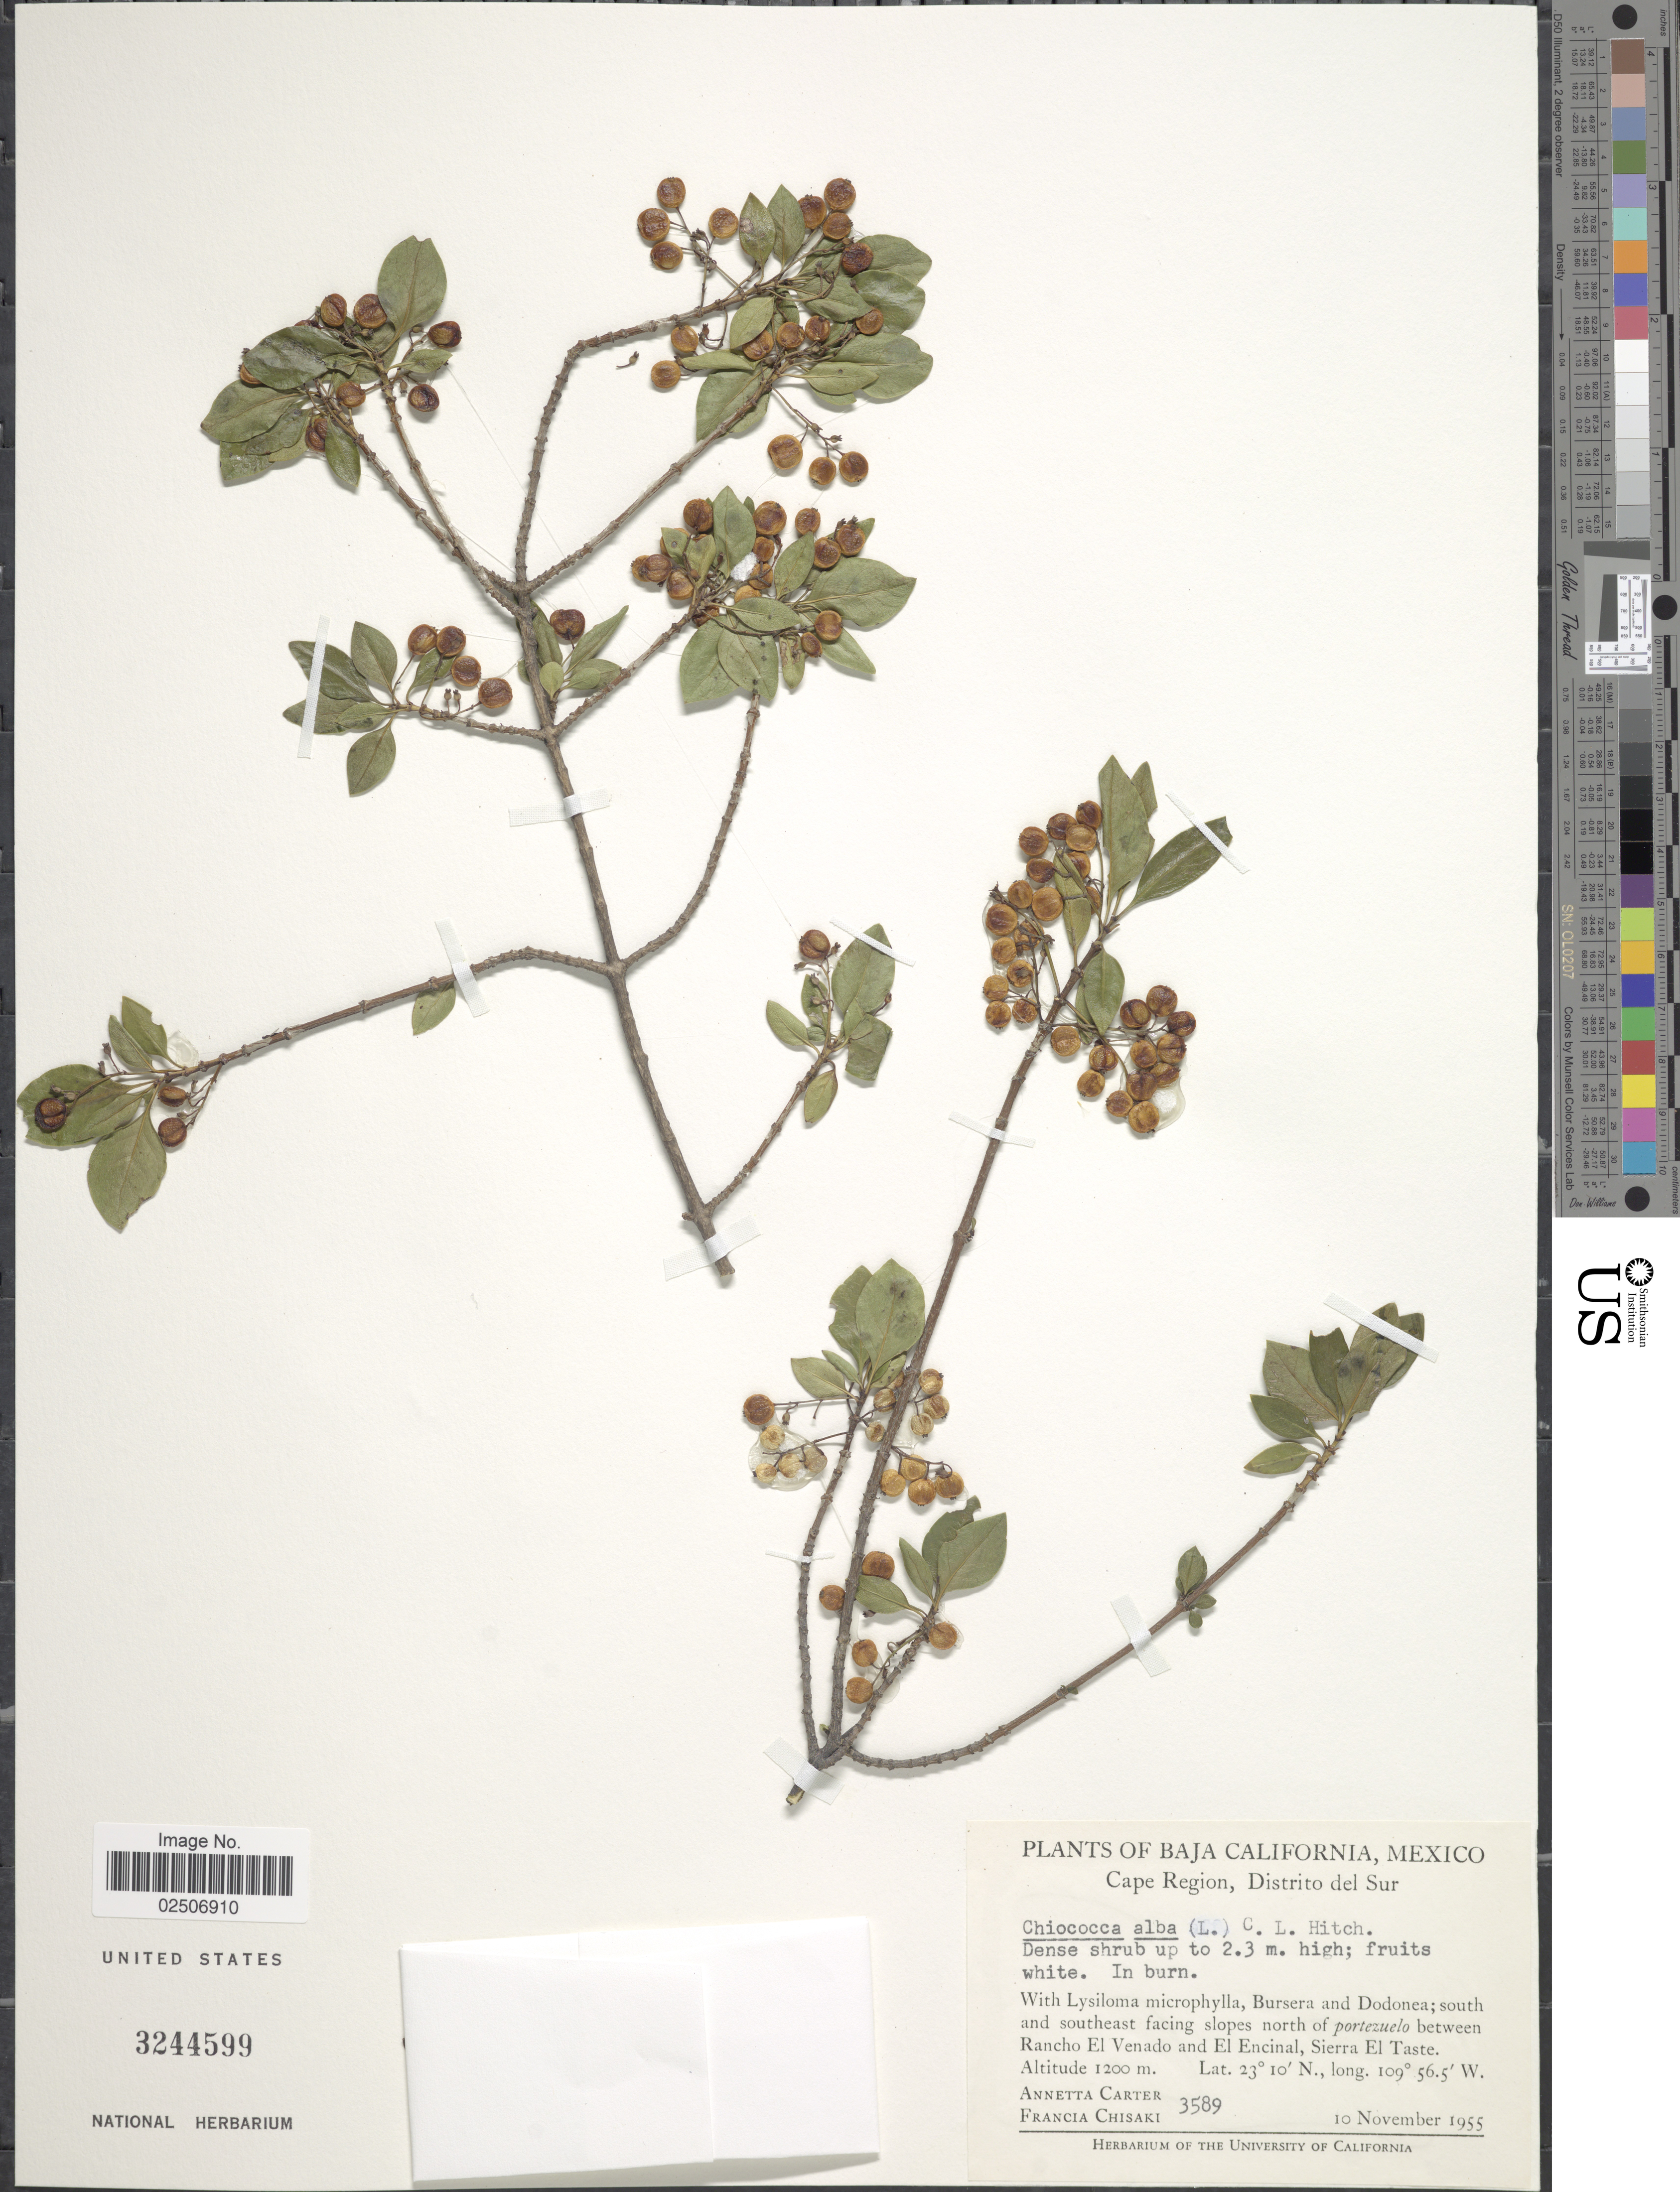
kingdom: Plantae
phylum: Tracheophyta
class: Magnoliopsida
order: Gentianales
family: Rubiaceae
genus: Chiococca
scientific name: Chiococca alba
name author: (L.) Hitchc.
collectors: A. Carter & F. Chisaki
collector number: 3589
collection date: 1955-11-10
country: Mexico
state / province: Baja California Sur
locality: Cape Region, Distrito del Sur, Canyon southwest of Rancho El Venado, Sierra El Taste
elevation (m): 1200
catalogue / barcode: US 3244599